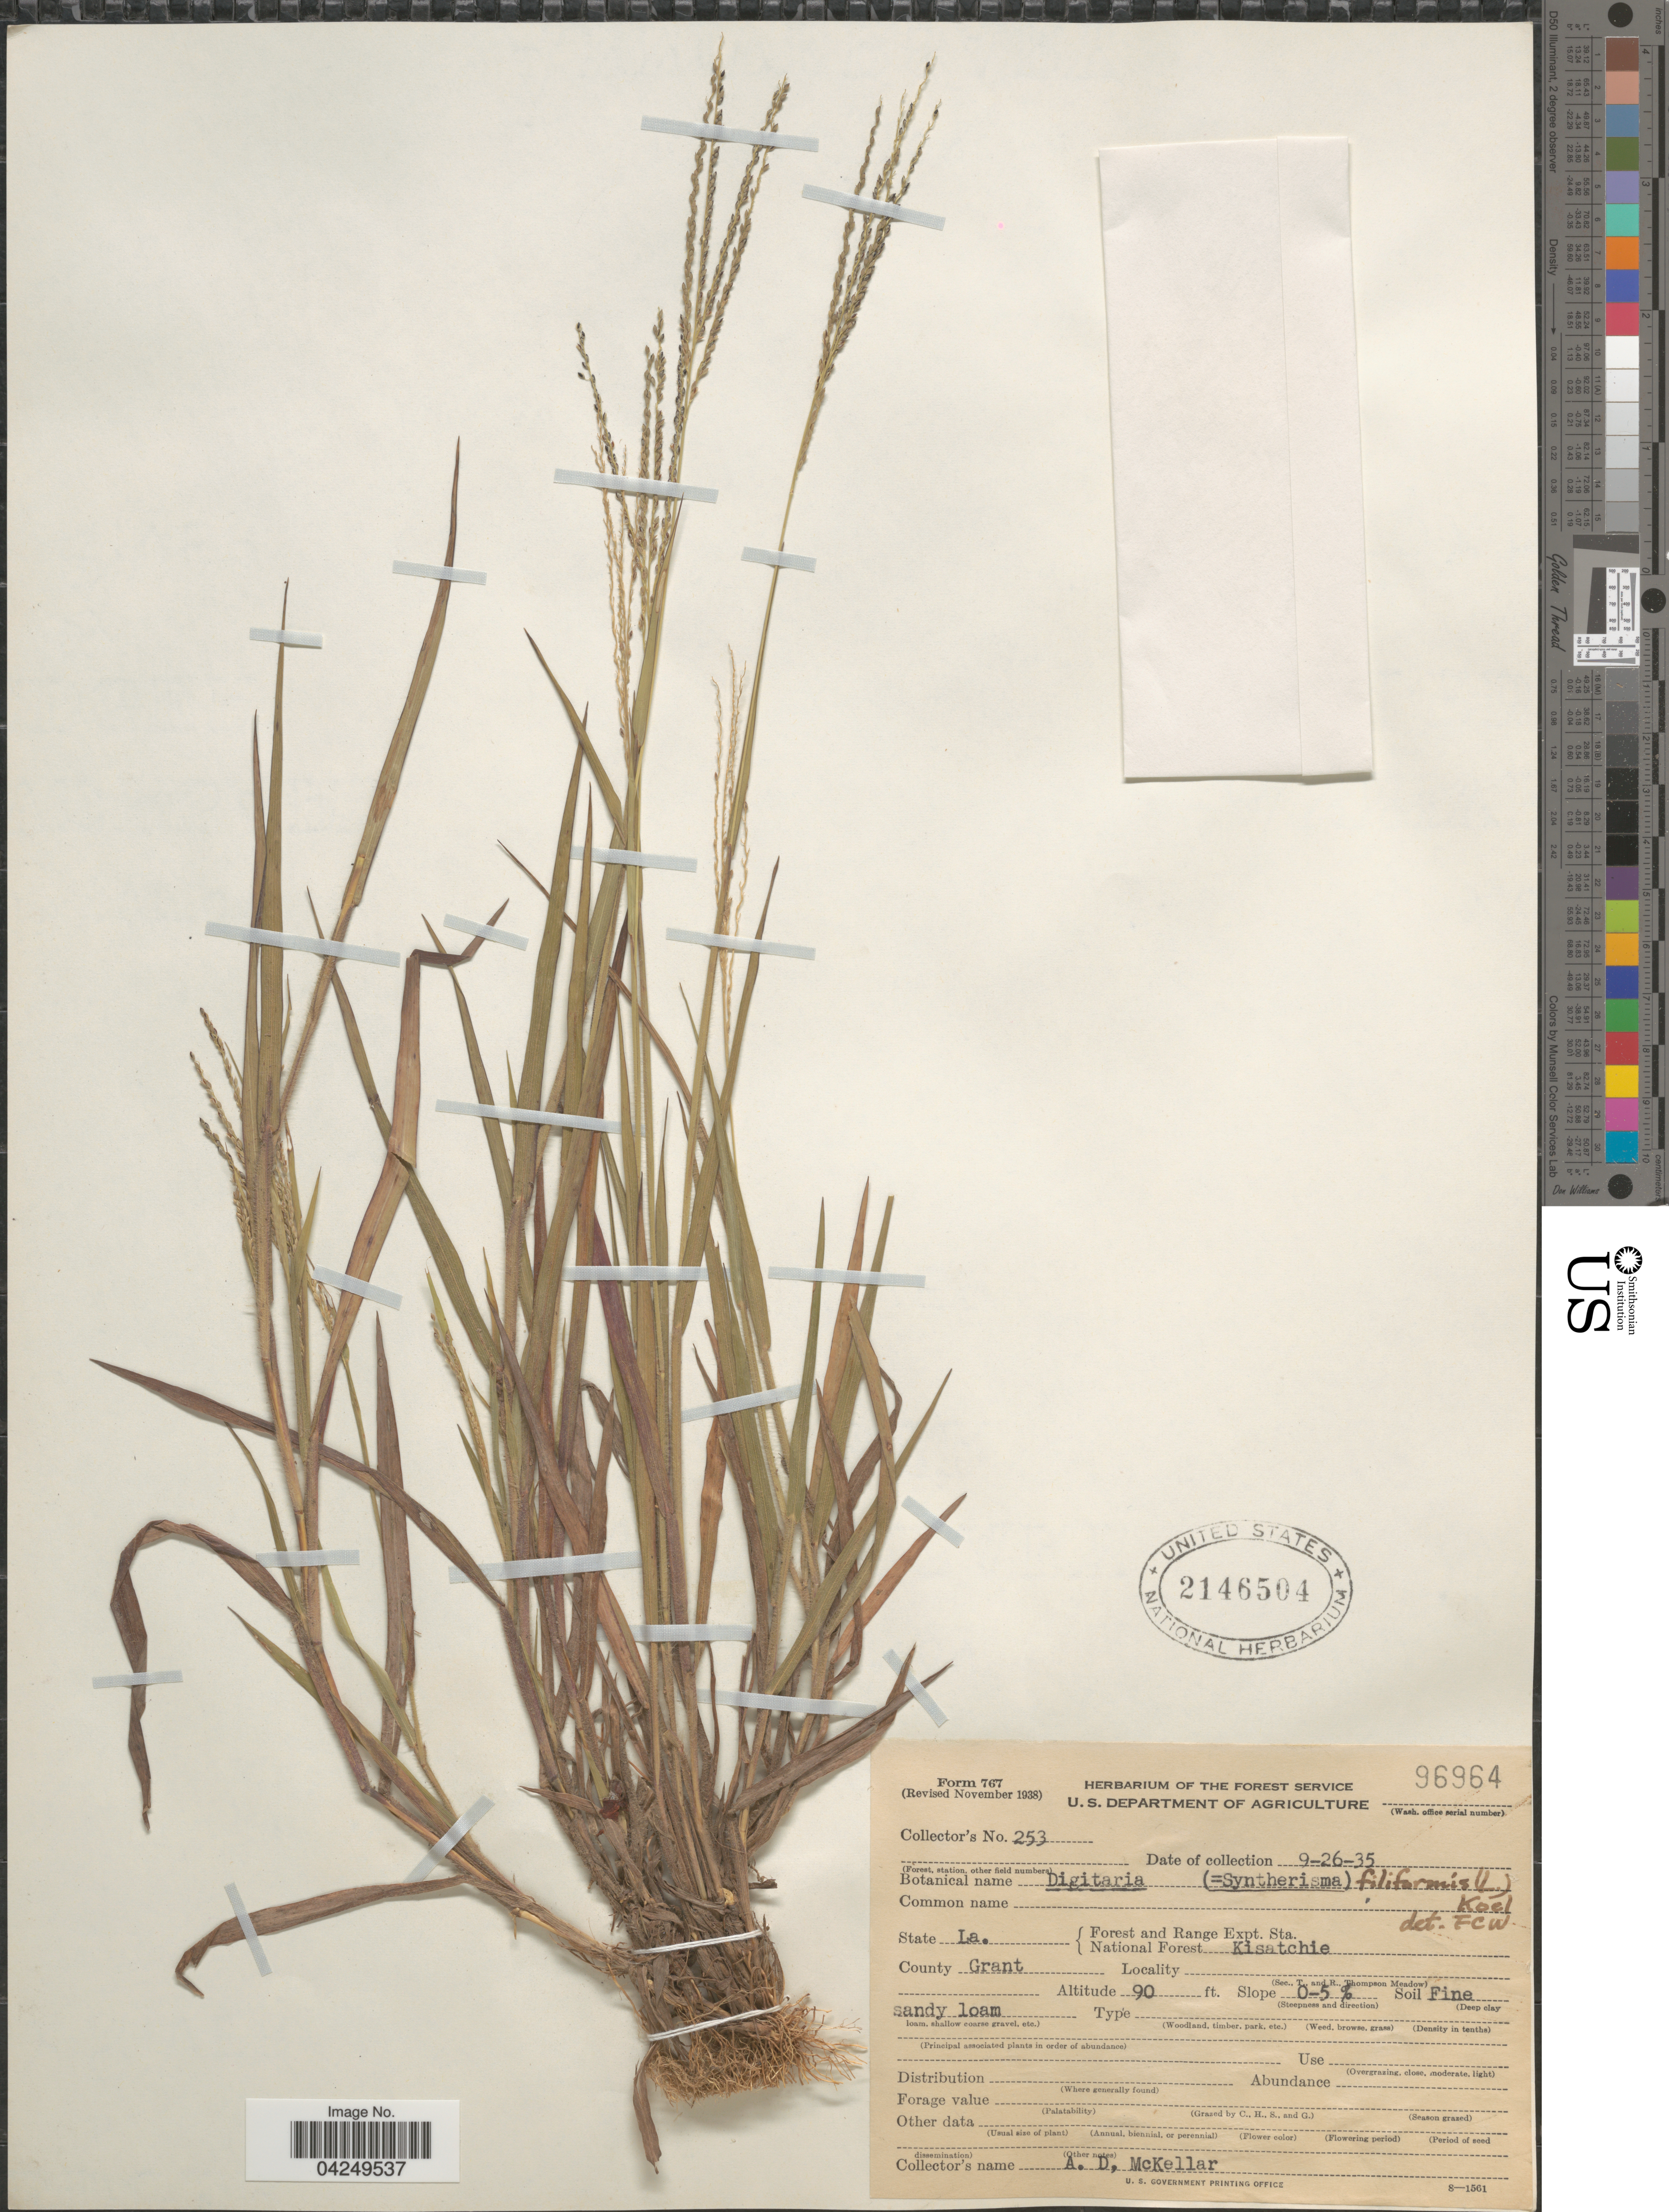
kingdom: Plantae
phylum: Tracheophyta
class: Liliopsida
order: Poales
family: Poaceae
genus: Digitaria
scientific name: Digitaria filiformis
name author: (L.) Koeler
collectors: A. McKellar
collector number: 253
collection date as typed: Transcribed d/m/y: 26/9/35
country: United States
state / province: Louisiana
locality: Forest and Range Expt. Sta. National Forest Kisatchie. County Grant.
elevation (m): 27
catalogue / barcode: US 2146504